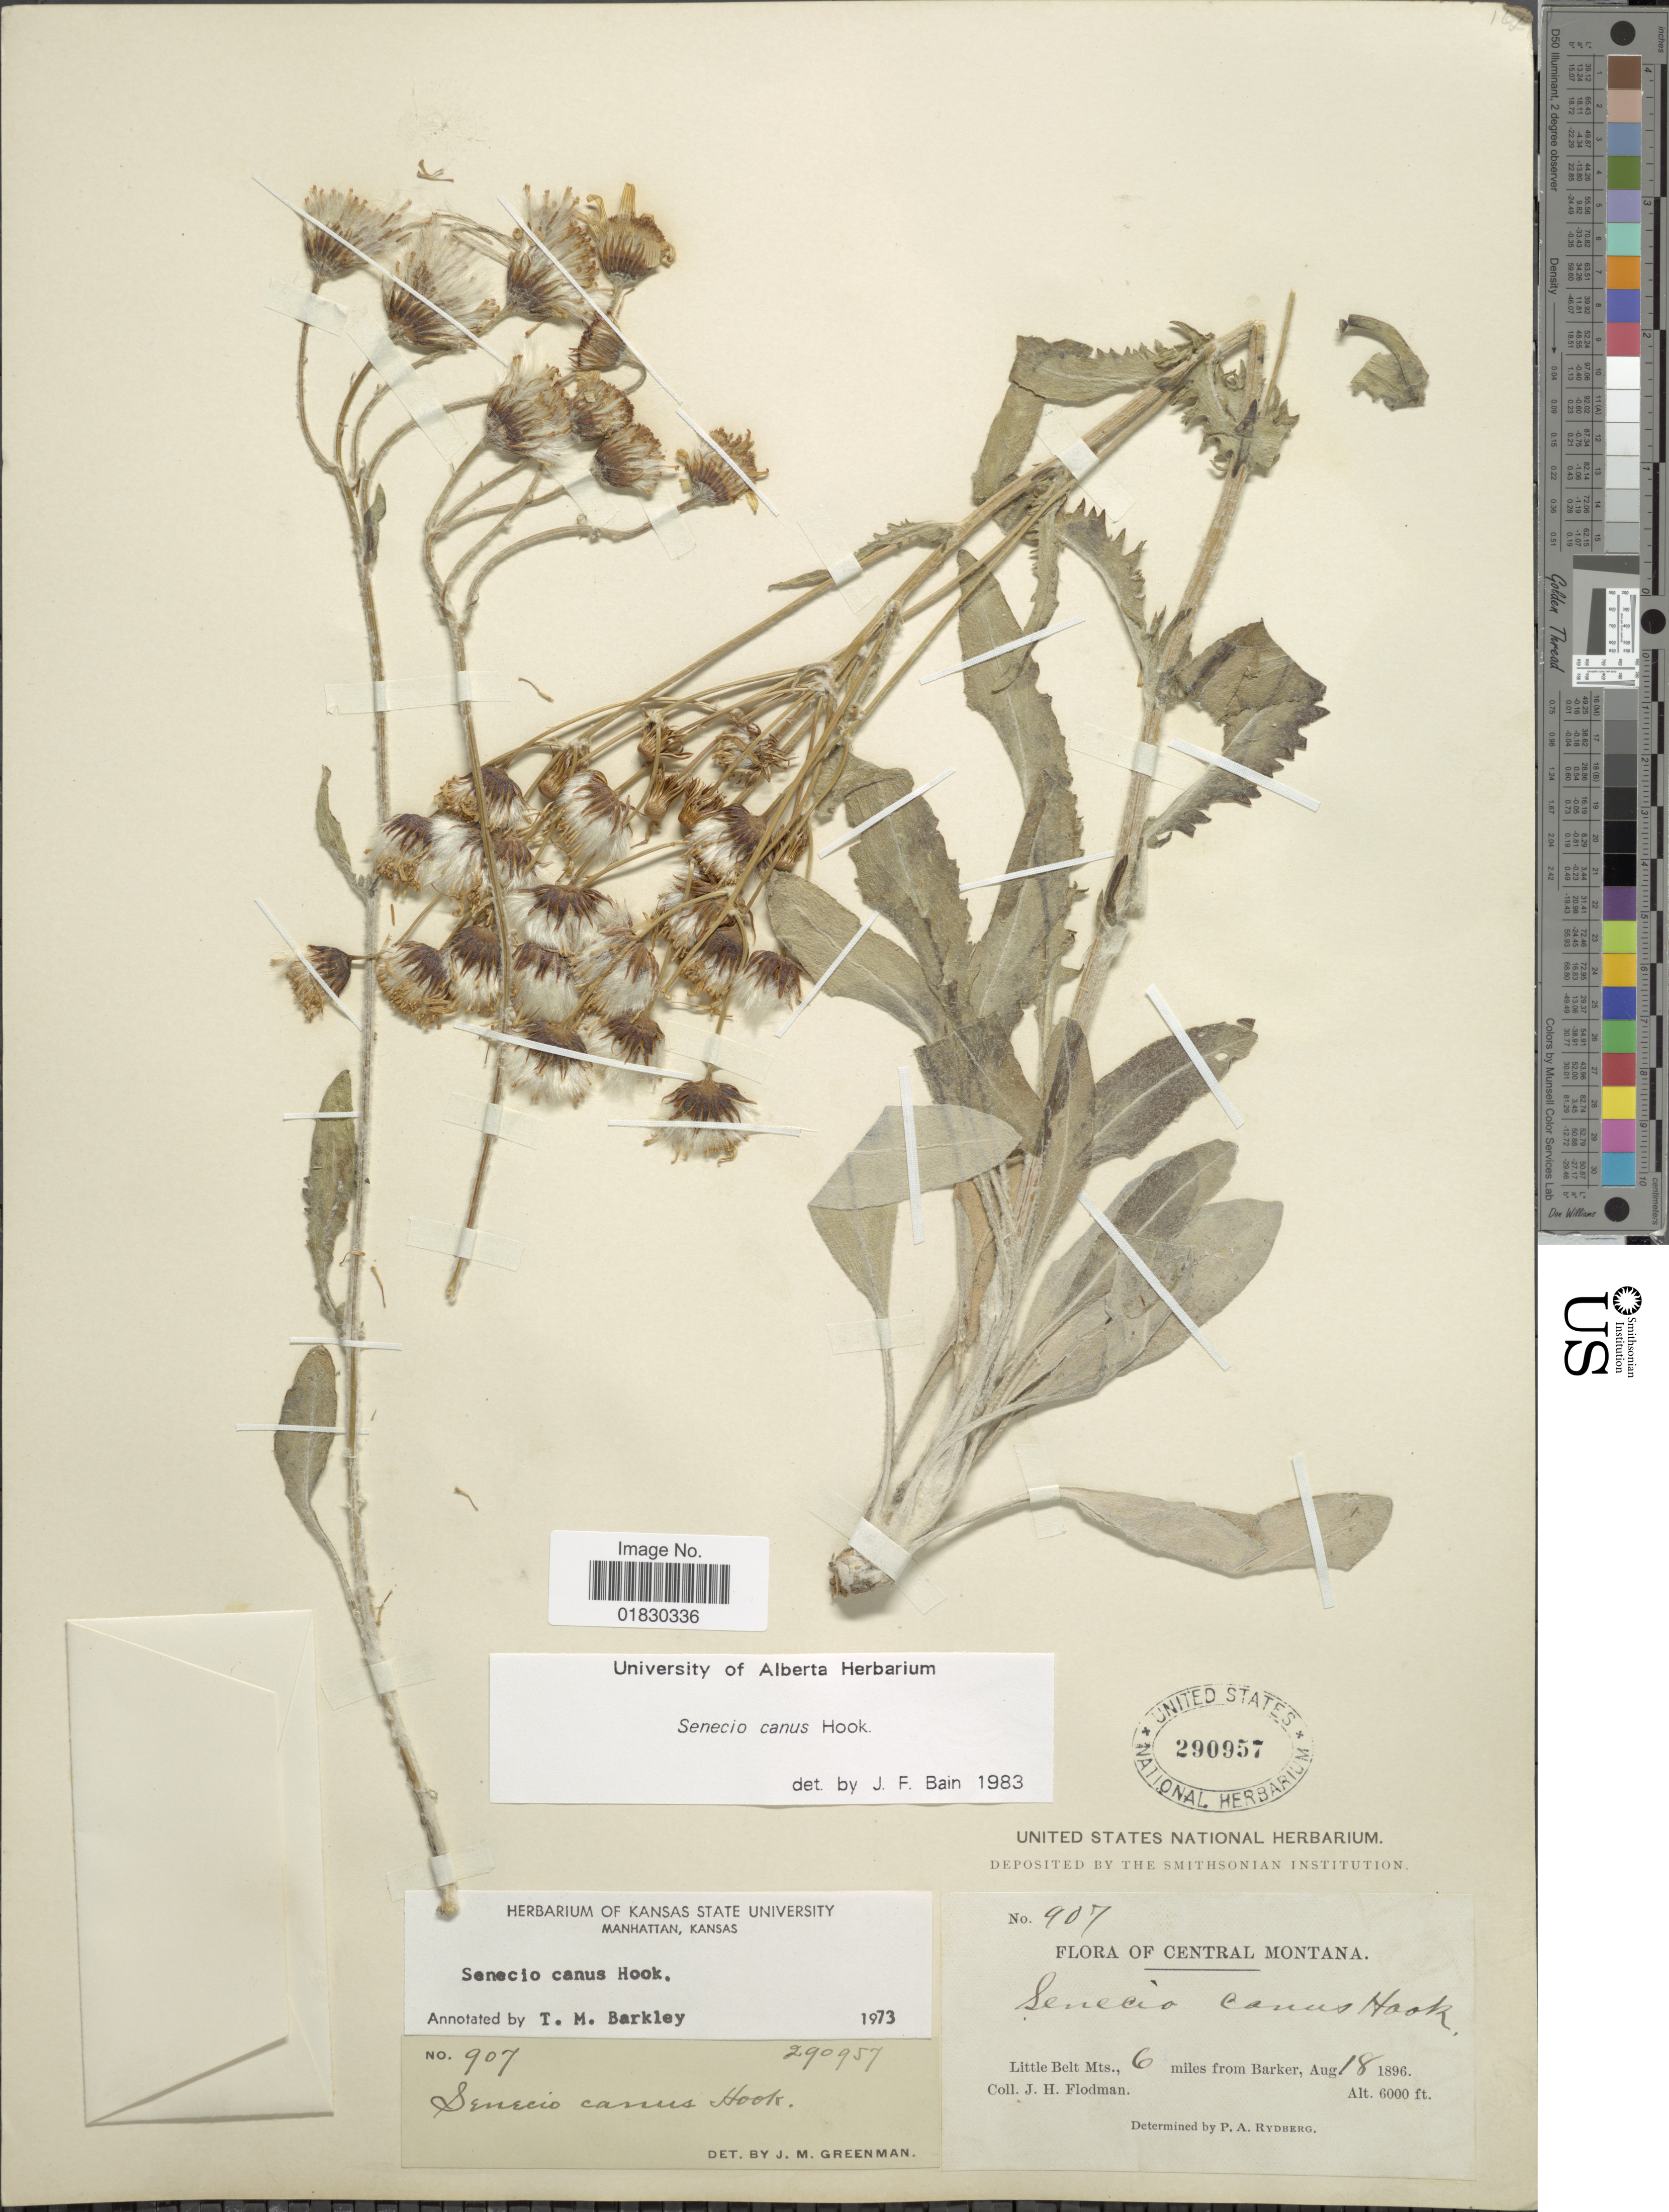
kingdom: Plantae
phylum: Tracheophyta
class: Magnoliopsida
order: Asterales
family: Asteraceae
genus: Packera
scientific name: Packera cana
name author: (Hook.) W.A. Weber & Á. Löve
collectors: J. Flodman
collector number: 907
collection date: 1896-08-18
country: United States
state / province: Montana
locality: Central Montana, Little Belt Mts., 6 miles from Barker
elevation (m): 1829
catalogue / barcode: US 290957